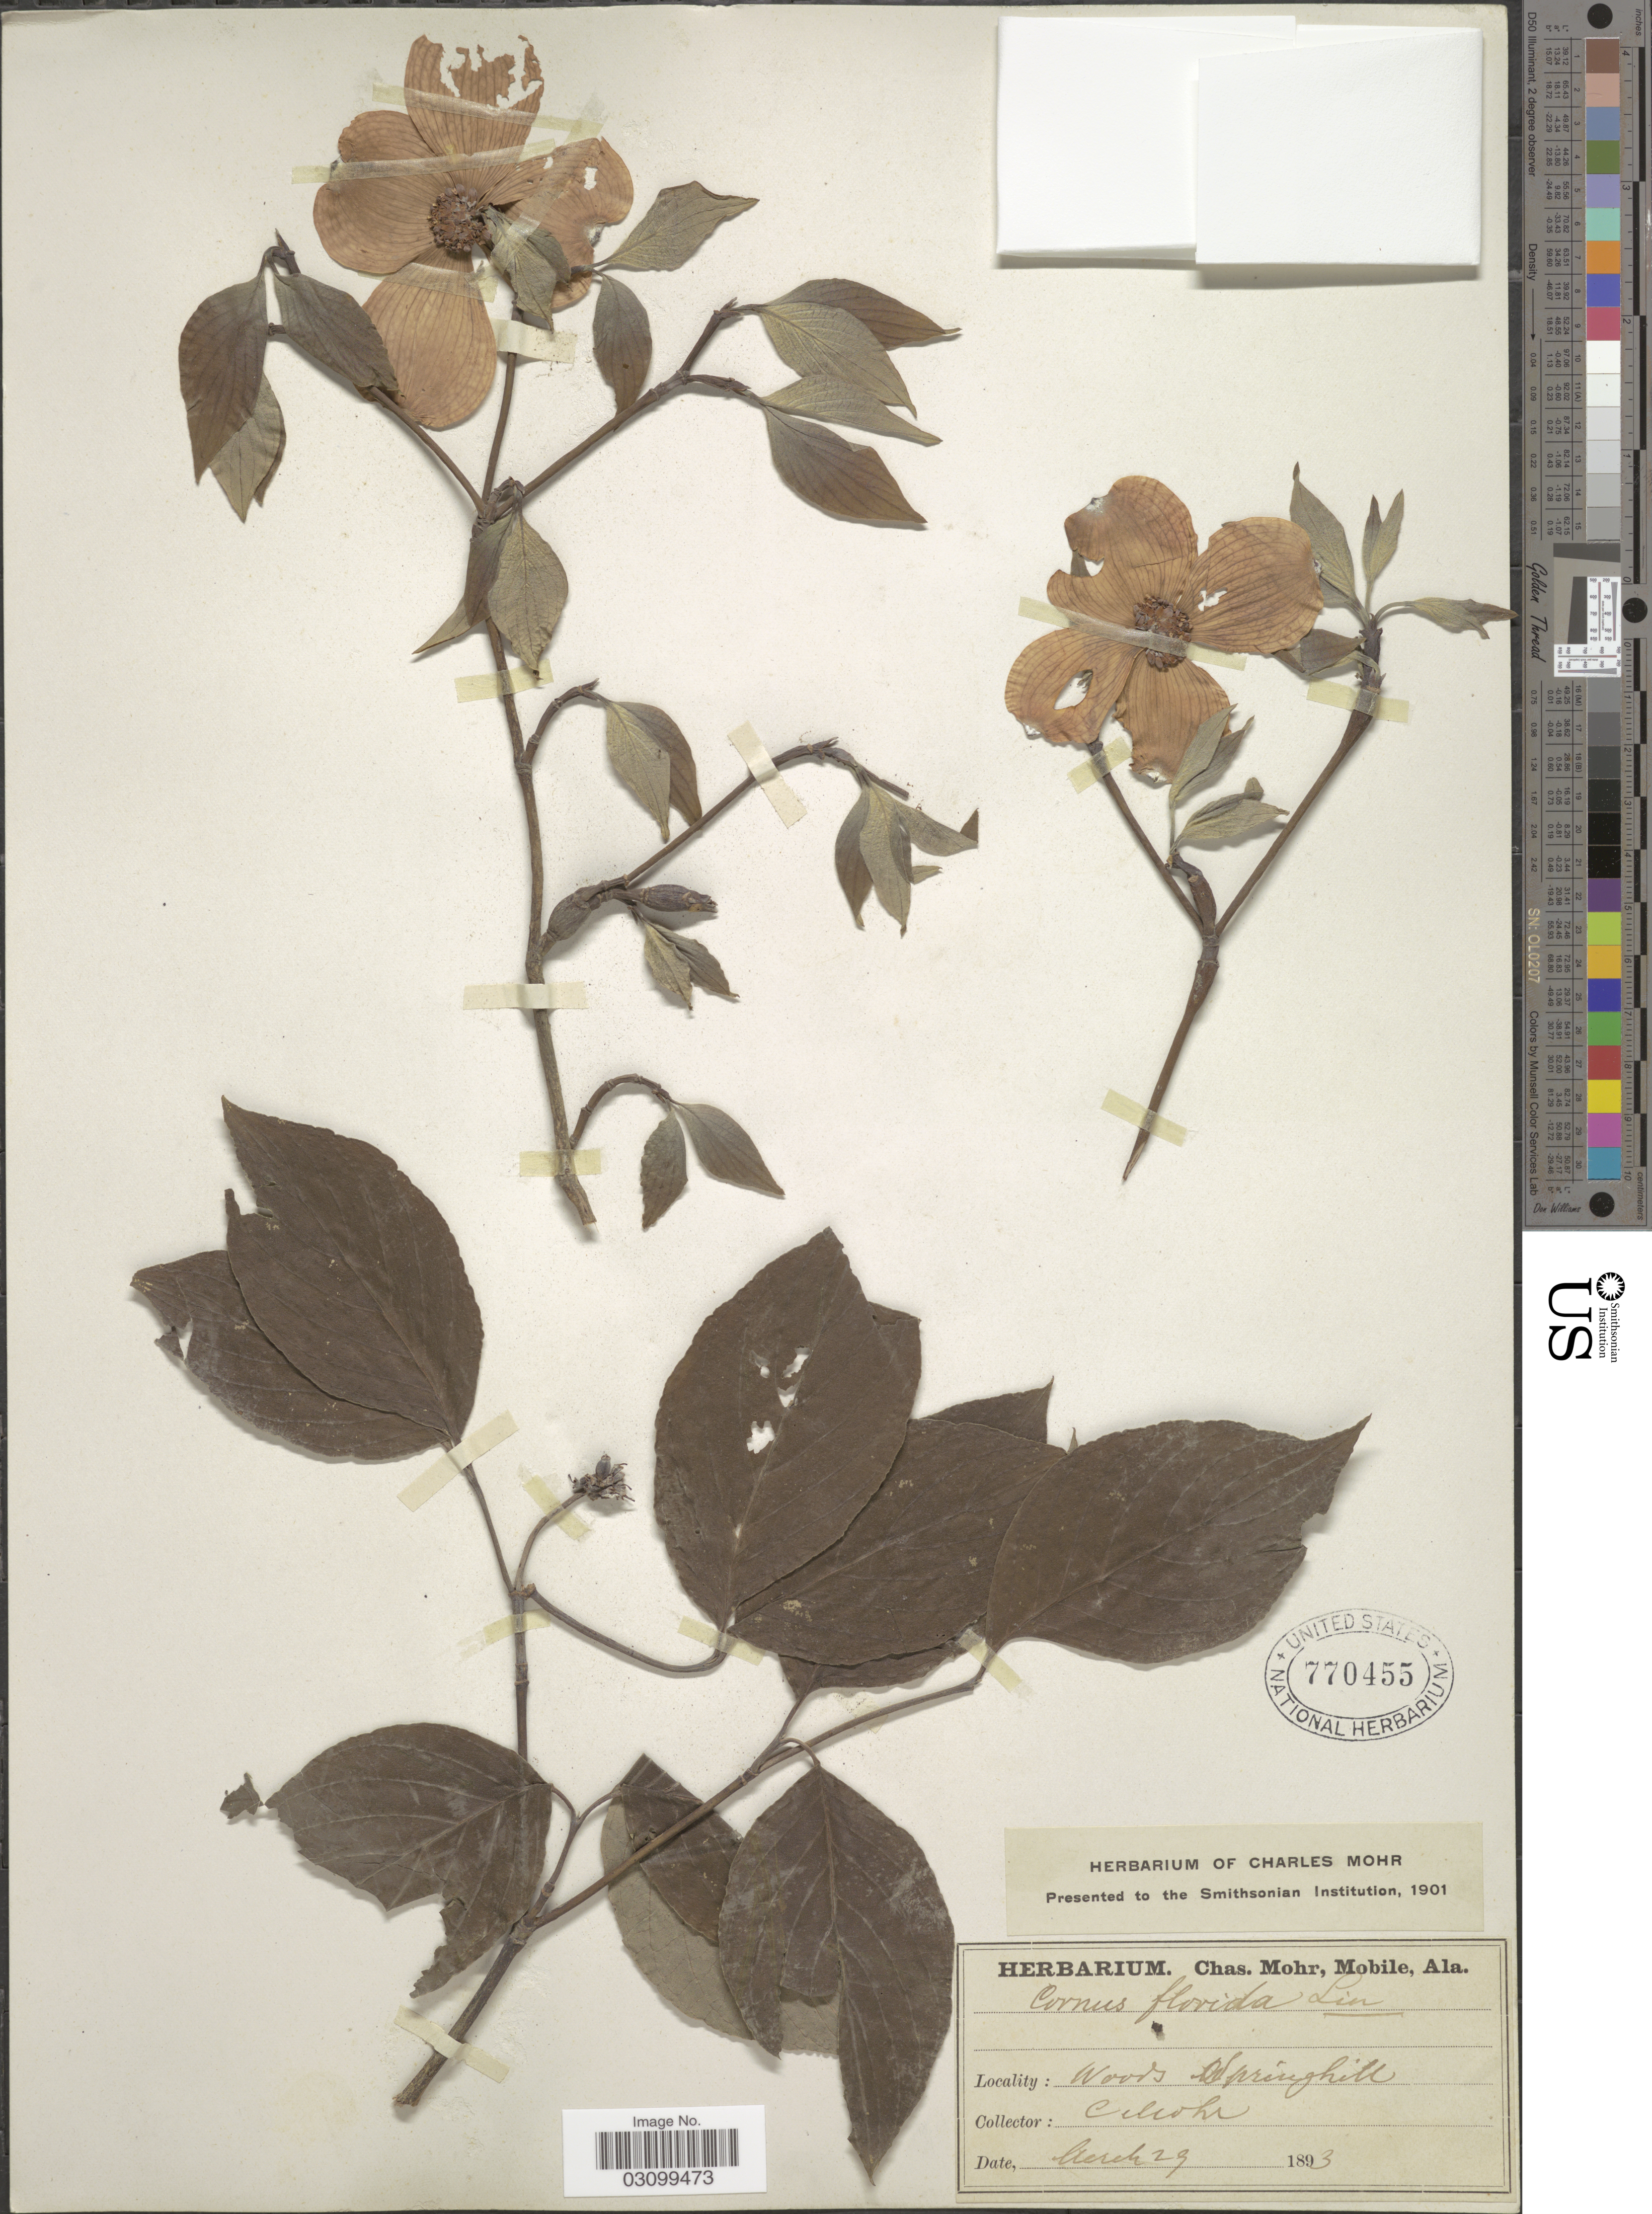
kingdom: Plantae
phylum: Tracheophyta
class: Magnoliopsida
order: Cornales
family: Cornaceae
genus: Cornus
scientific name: Cornus florida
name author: L.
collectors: Mohr, C. T. (herbarium)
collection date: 1893-03-29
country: United States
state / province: Alabama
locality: Springhill.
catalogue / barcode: US 770455